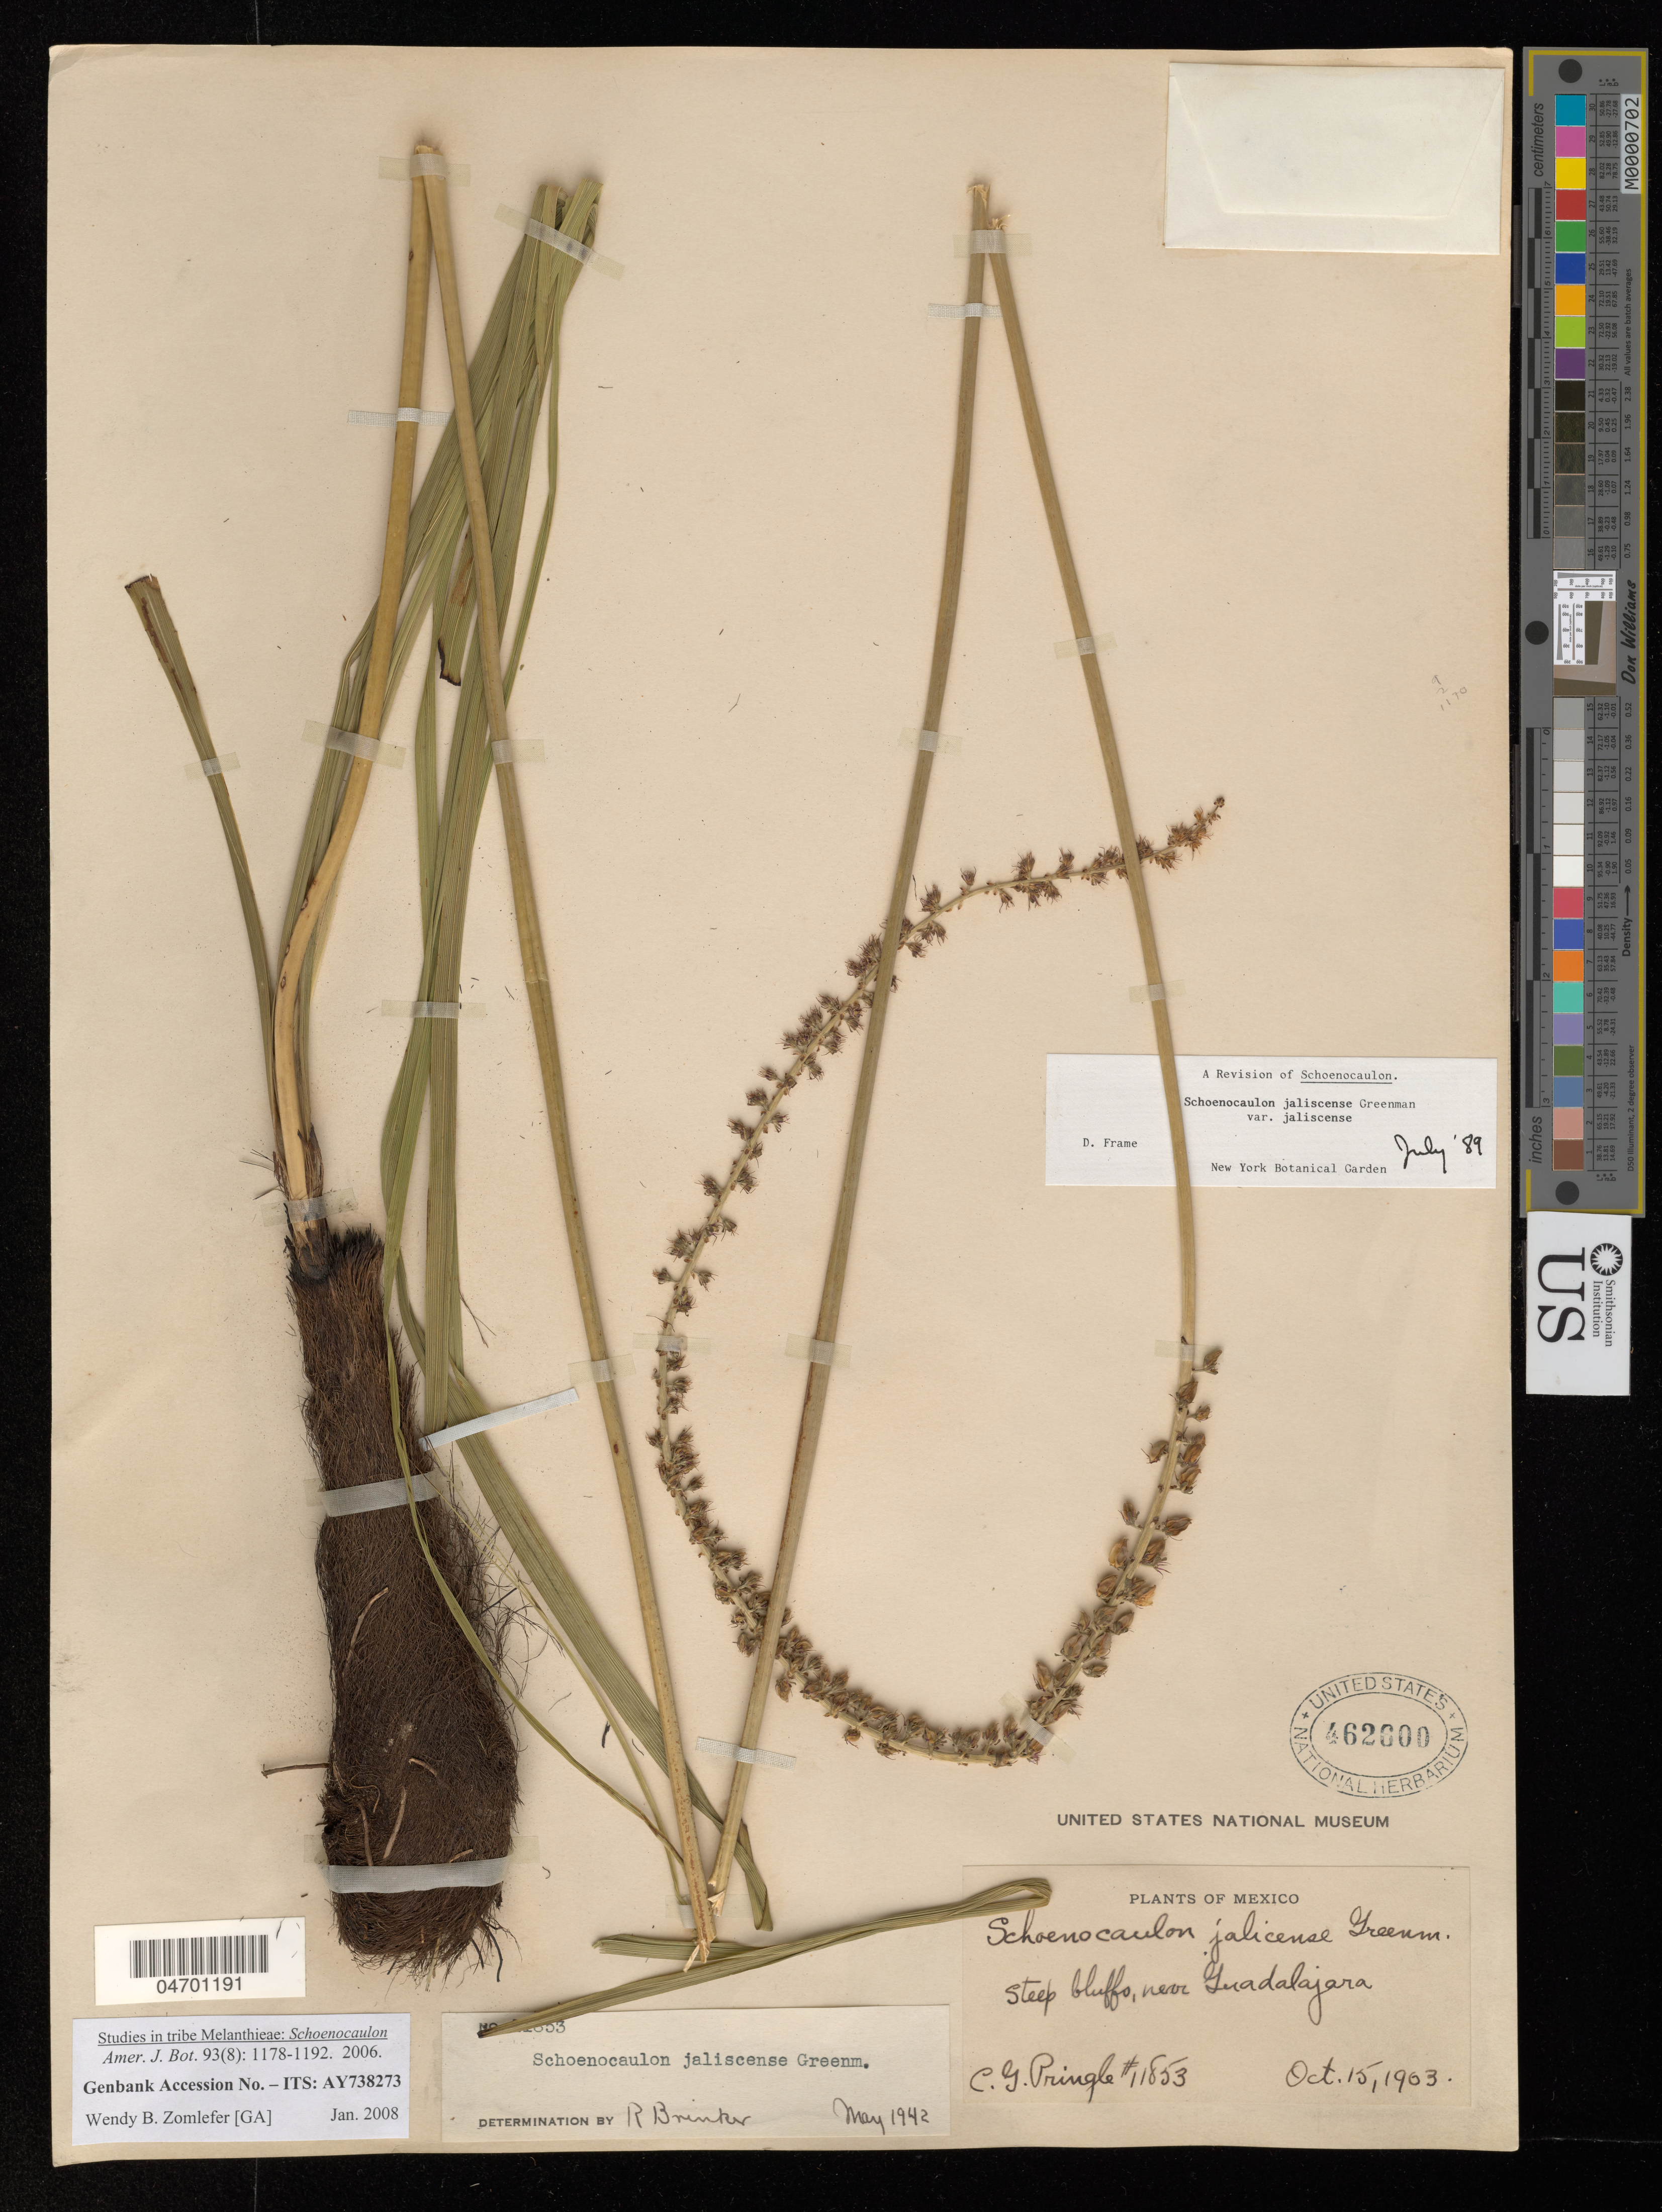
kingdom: Plantae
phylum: Tracheophyta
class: Liliopsida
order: Liliales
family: Melanthiaceae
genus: Schoenocaulon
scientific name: Schoenocaulon sp.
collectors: C. G. Pringle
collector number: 11853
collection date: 1903-10-15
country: Mexico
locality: Steep bluffs, near Guadalajara.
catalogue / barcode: US 462600